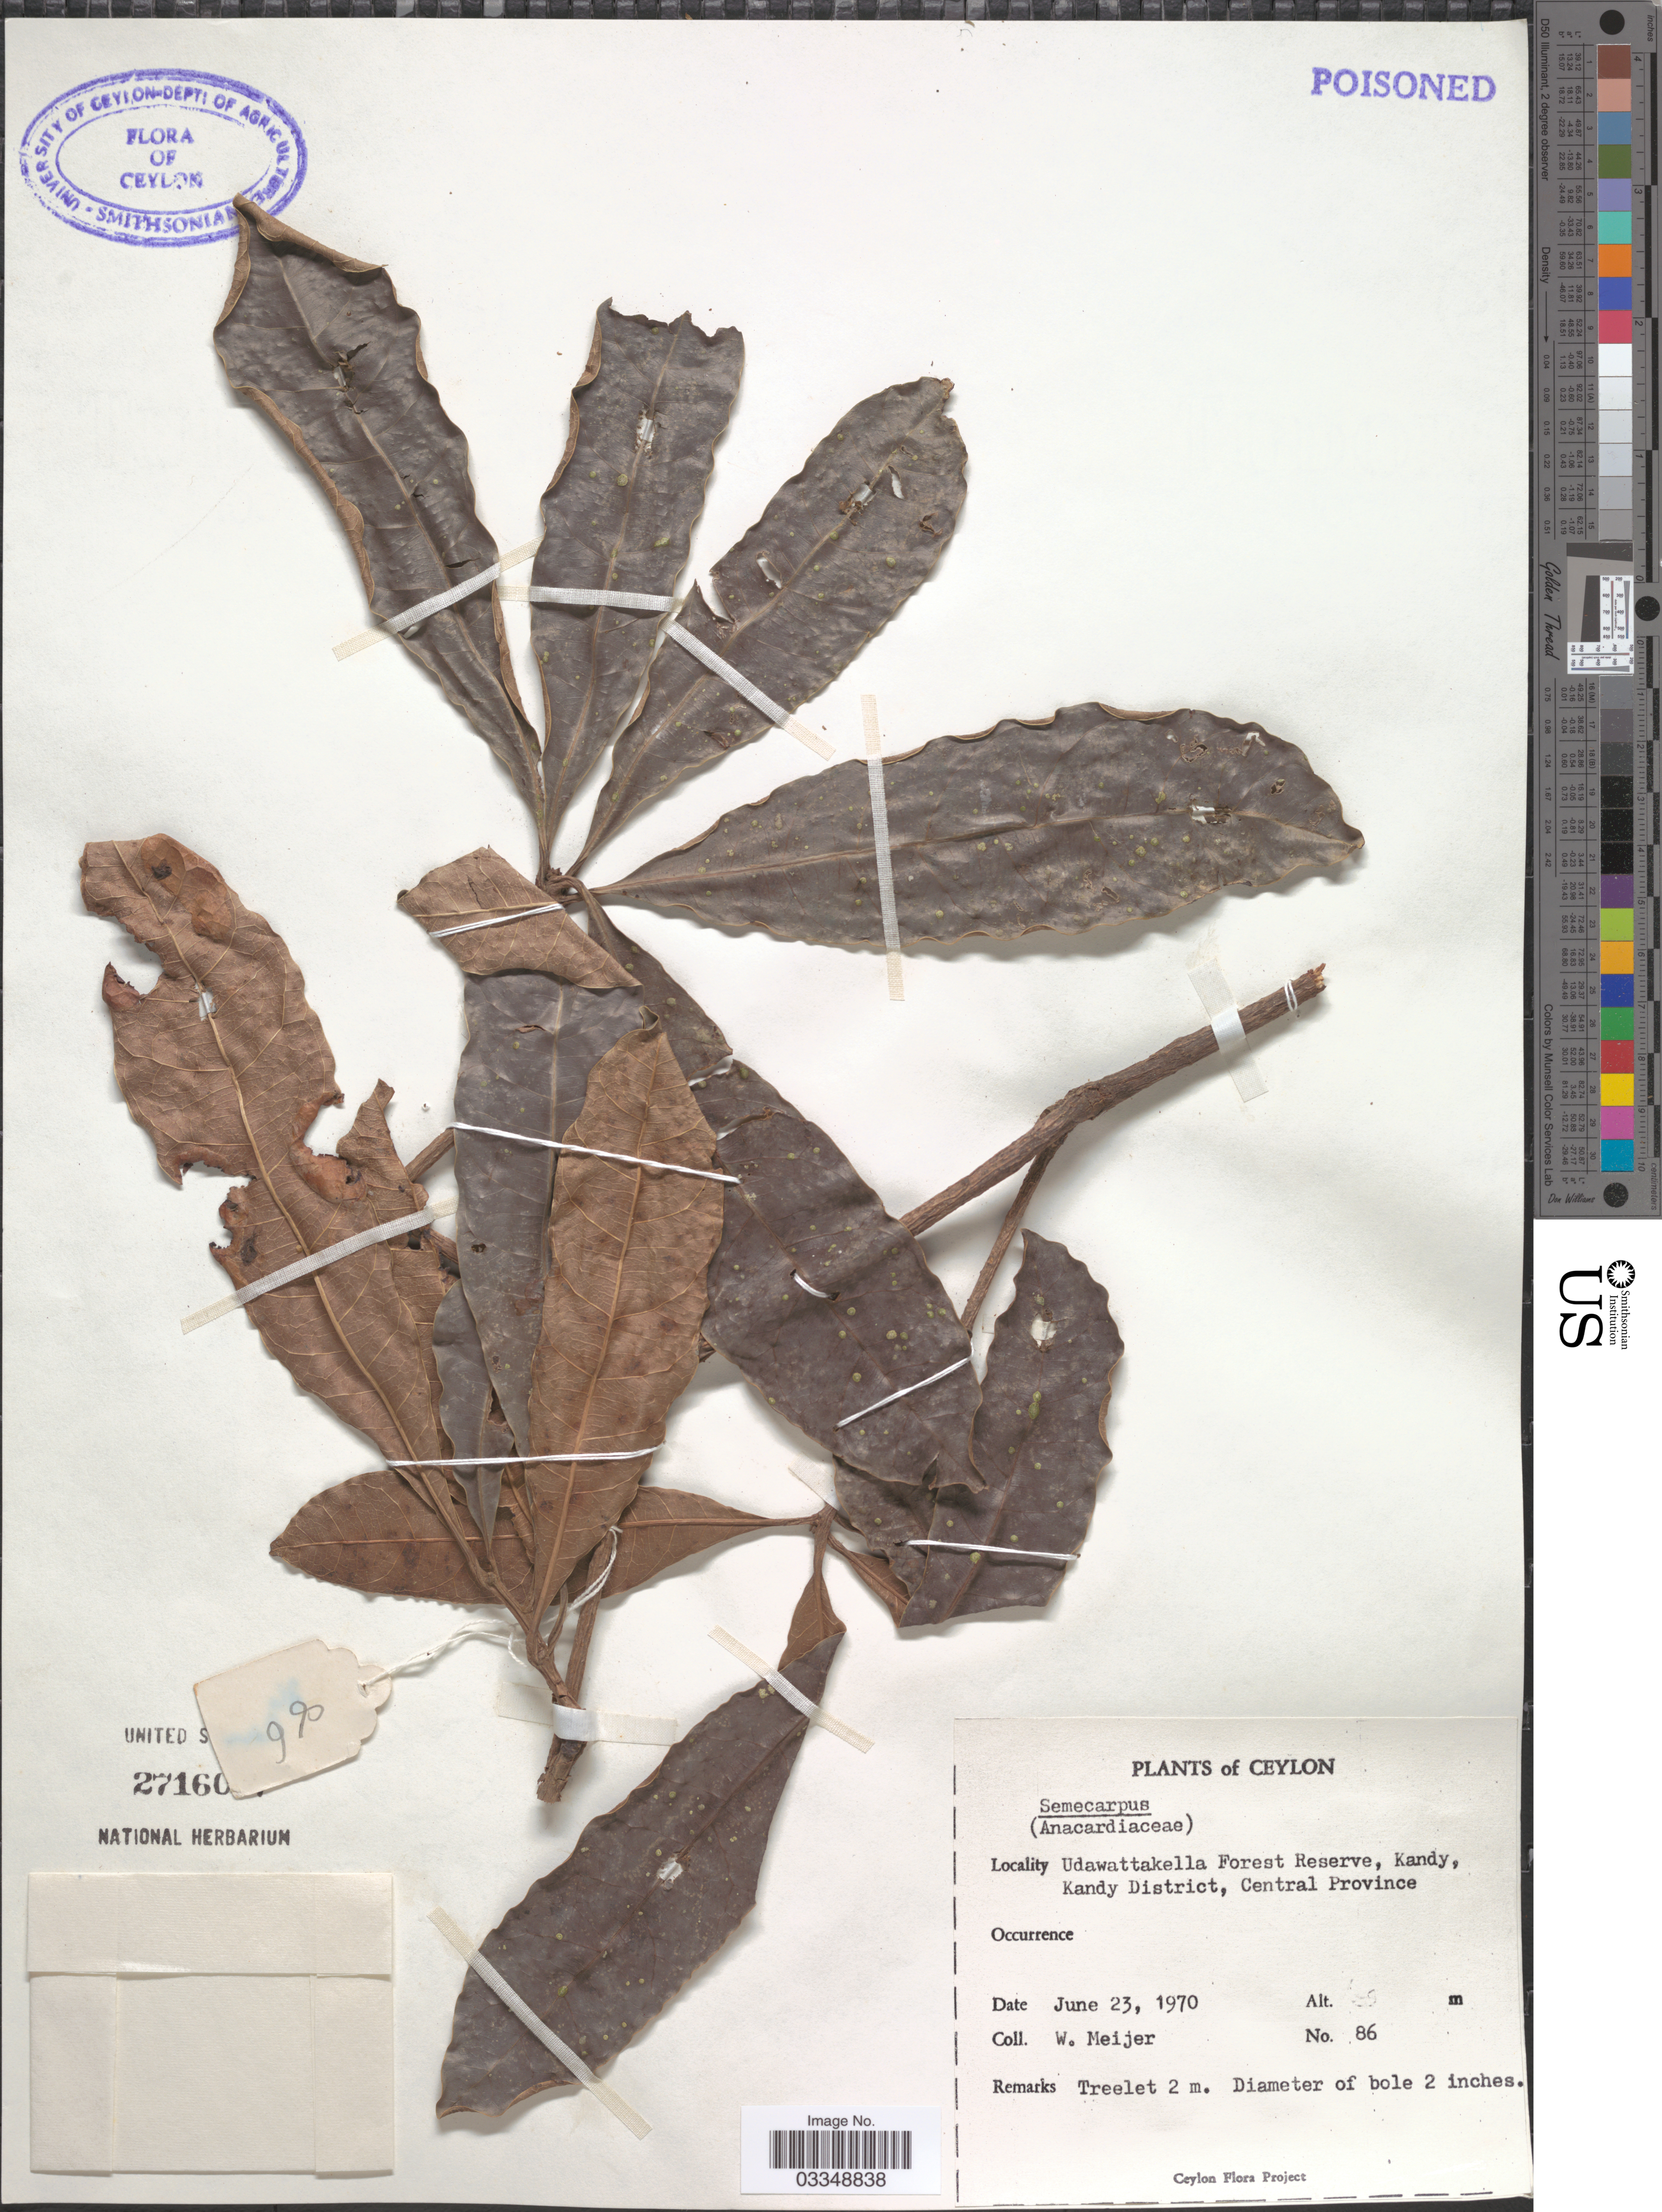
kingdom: Plantae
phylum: Tracheophyta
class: Magnoliopsida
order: Sapindales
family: Anacardiaceae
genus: Semecarpus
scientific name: Semecarpus sp.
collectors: W. Meijer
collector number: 86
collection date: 1970-06-23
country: Sri Lanka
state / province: Central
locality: Ceylon. Udawattakella Forest Reserve, Kandy, Kandy District.